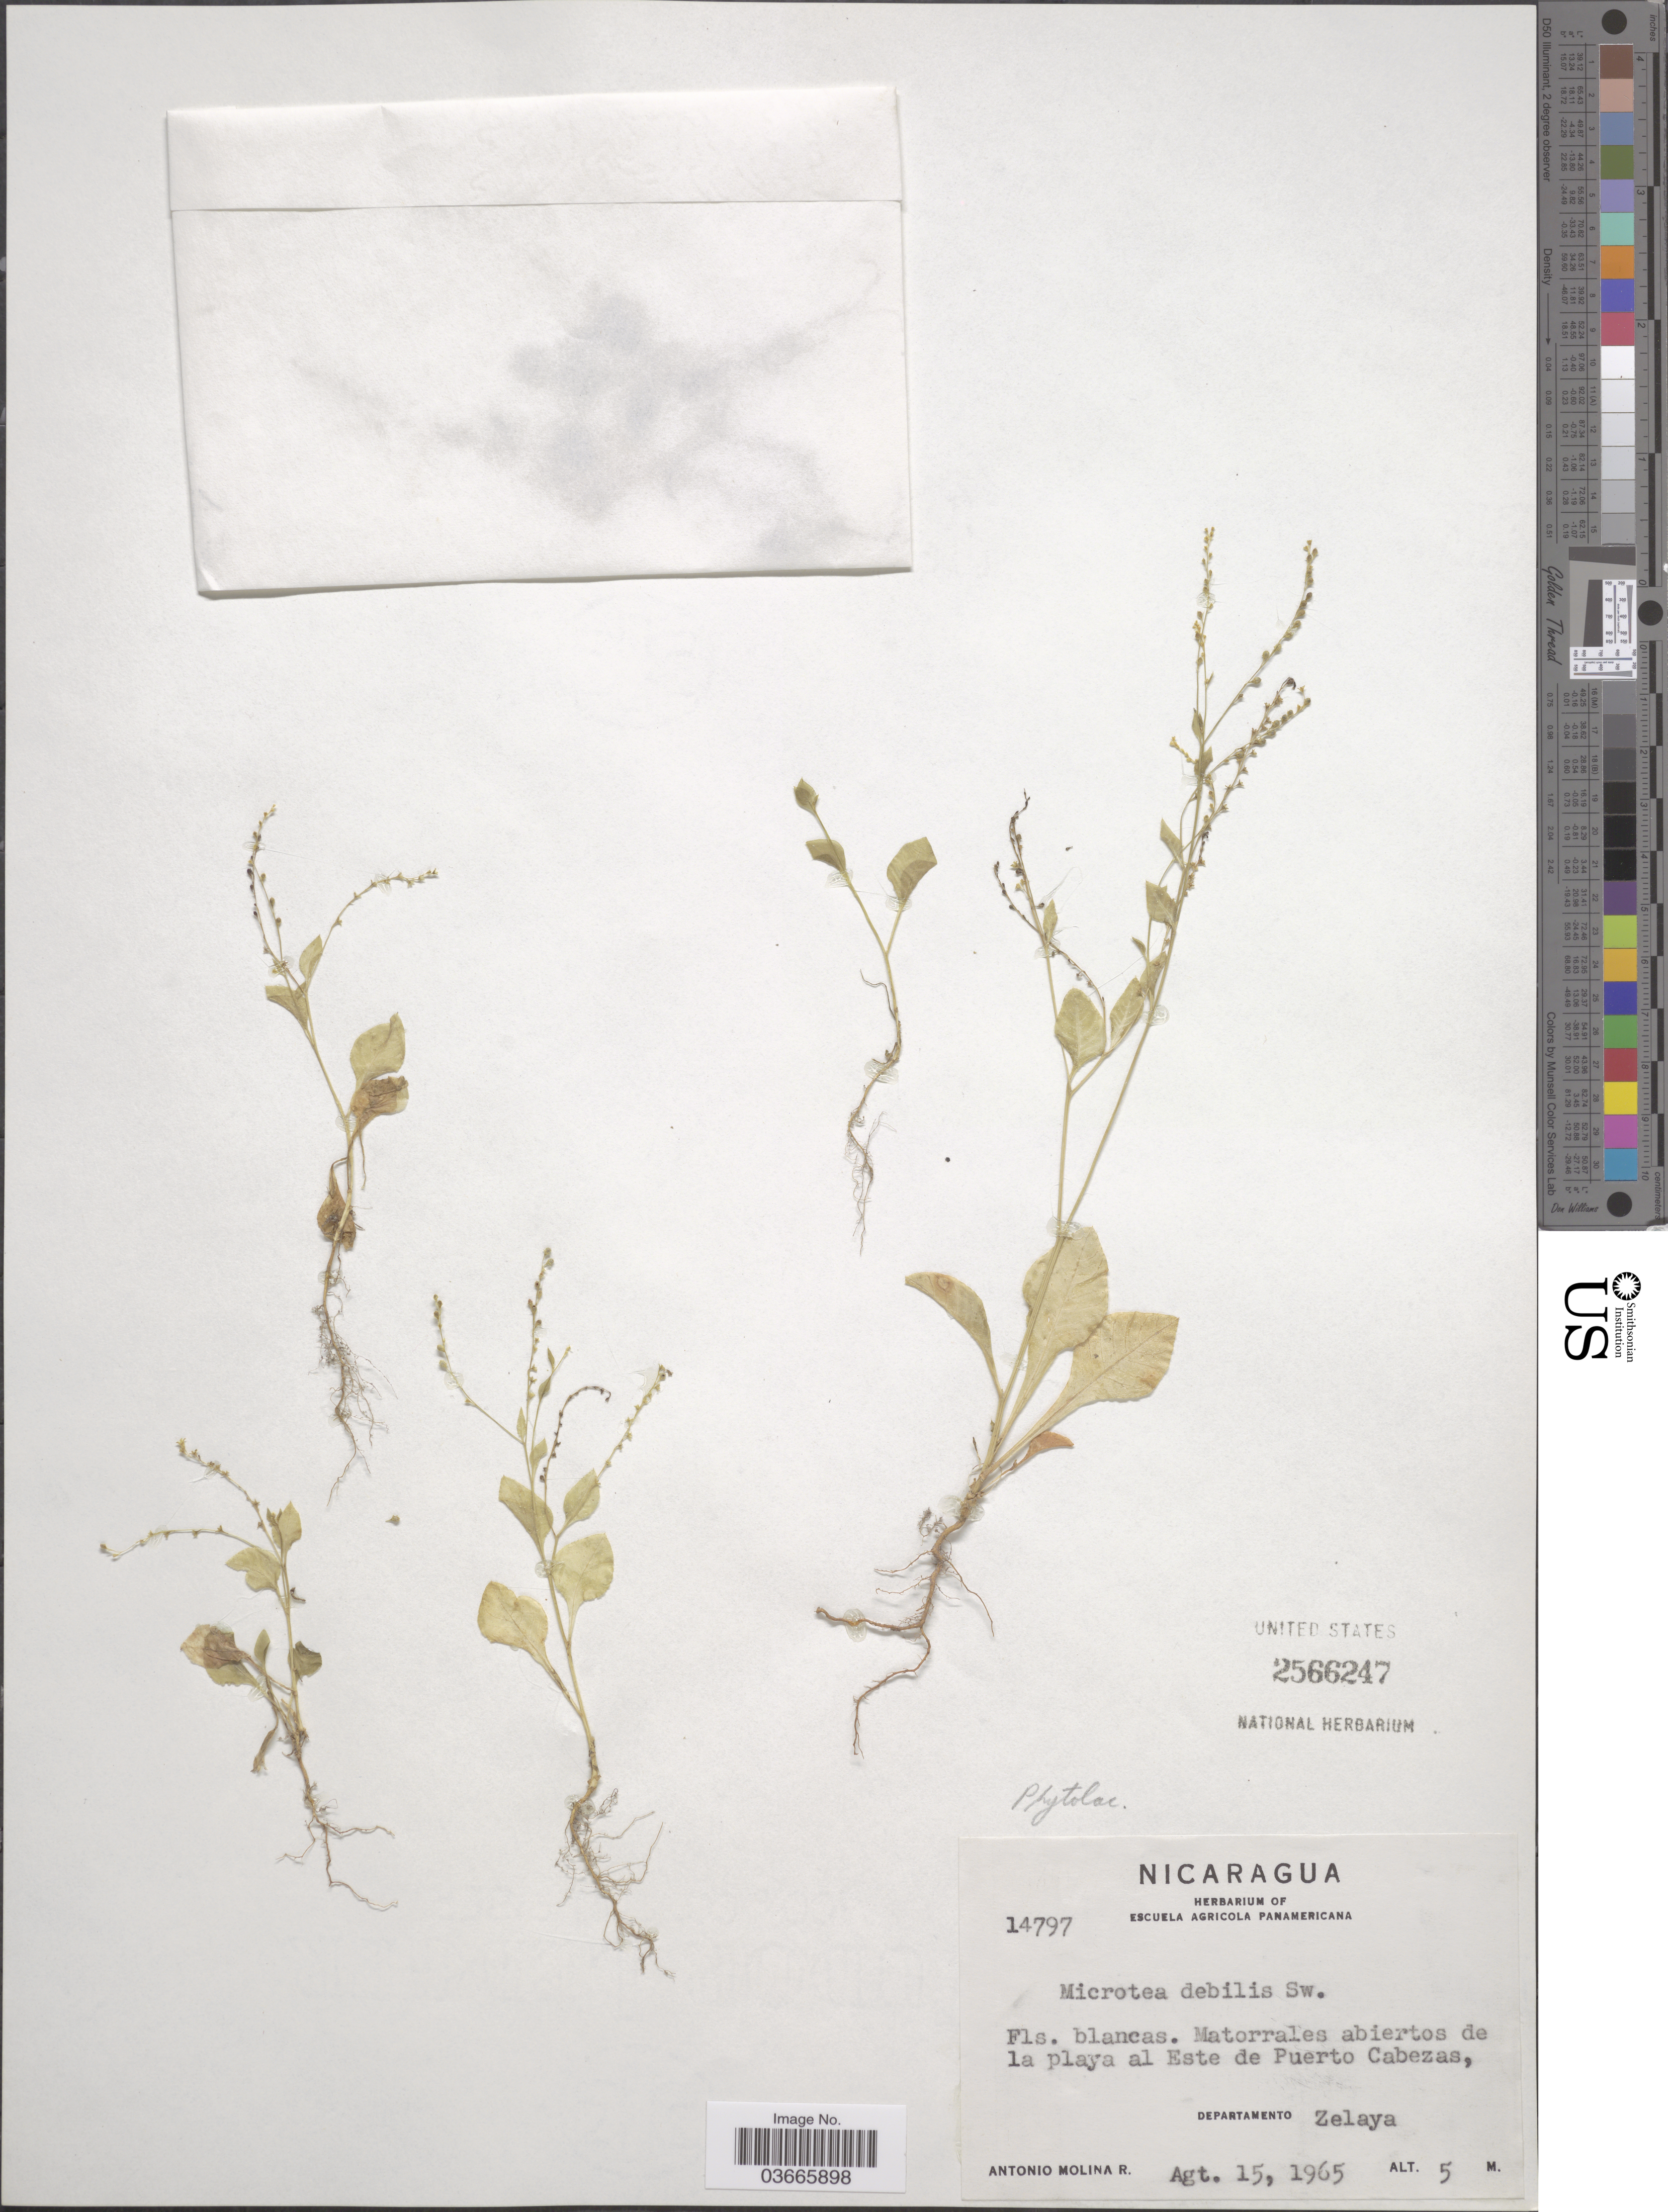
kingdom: Plantae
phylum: Tracheophyta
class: Magnoliopsida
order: Caryophyllales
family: Microteaceae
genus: Microtea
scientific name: Microtea debilis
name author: Sw.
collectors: A. Molina R.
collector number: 14797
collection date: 1965-08-15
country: Nicaragua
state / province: Atlántico Norte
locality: Matorrales abiertos de la playa al Este de Puerto Cabezas, Departamento Zelaya.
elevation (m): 5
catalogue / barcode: US 2566247